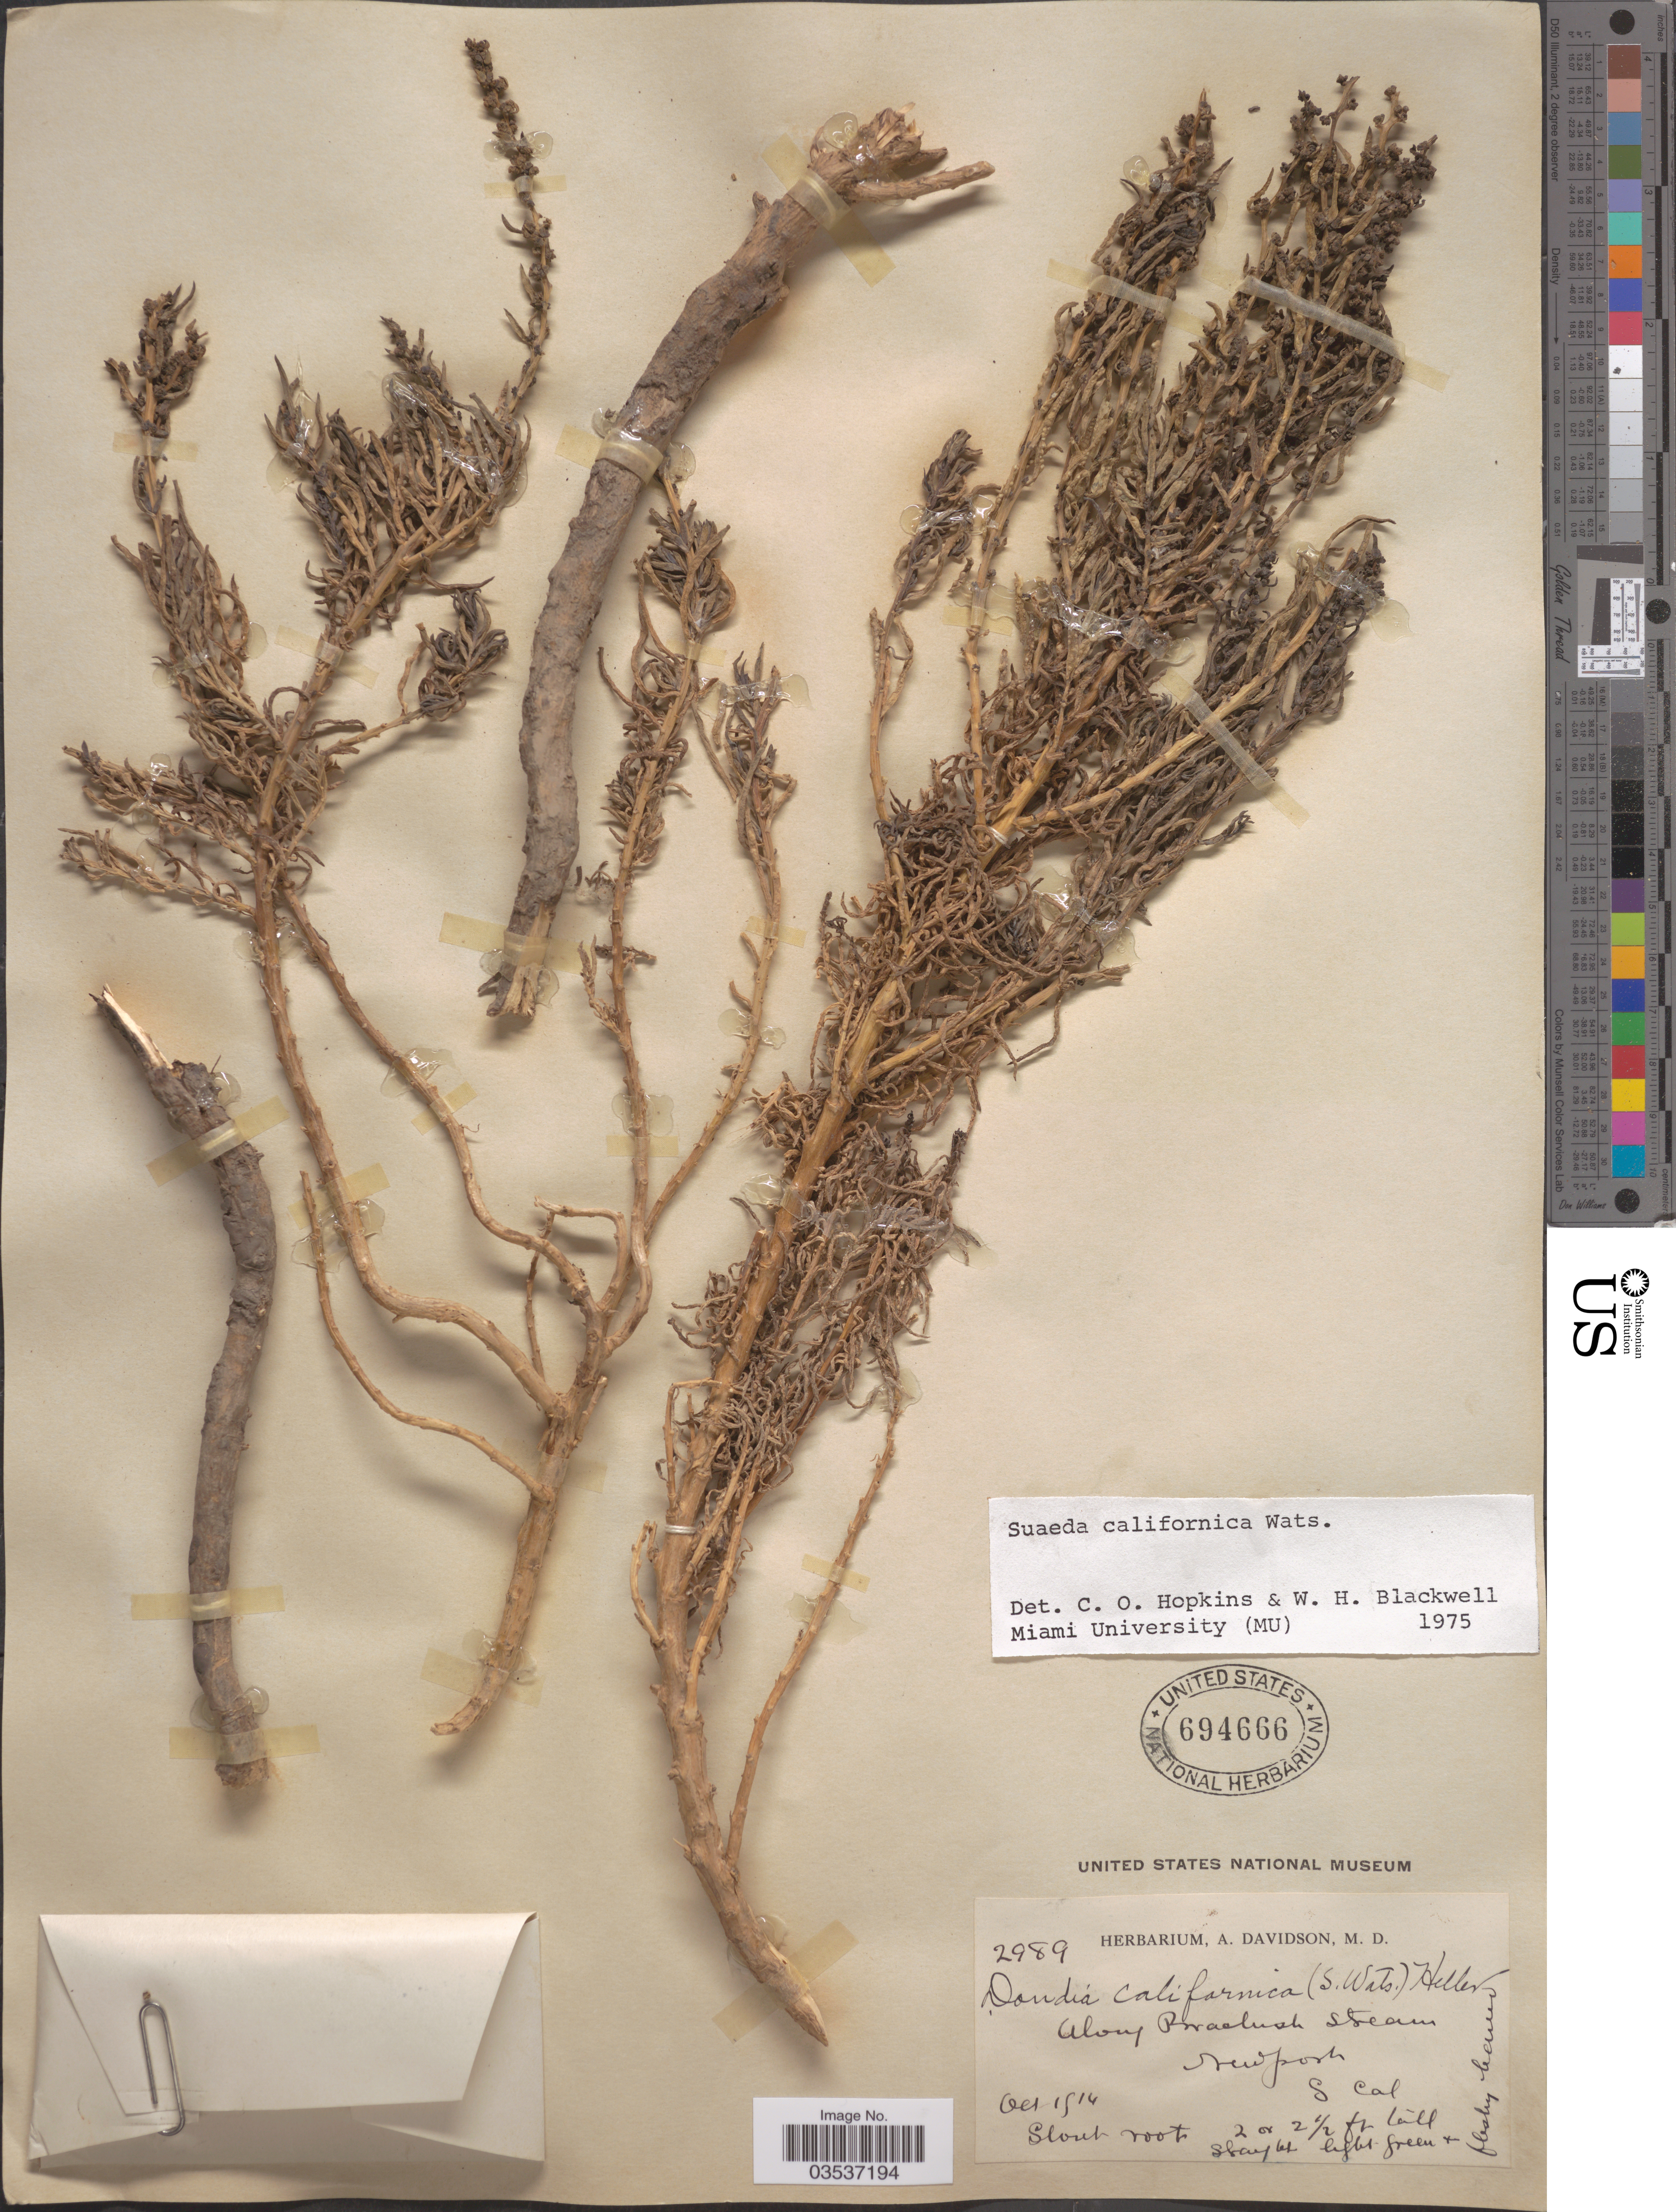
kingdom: Plantae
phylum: Tracheophyta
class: Magnoliopsida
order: Caryophyllales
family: Amaranthaceae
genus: Suaeda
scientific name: Suaeda californica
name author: S. Watson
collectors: ex herb. A. Davidson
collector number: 2989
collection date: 1914-10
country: United States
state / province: California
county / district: Orange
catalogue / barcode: US 694666